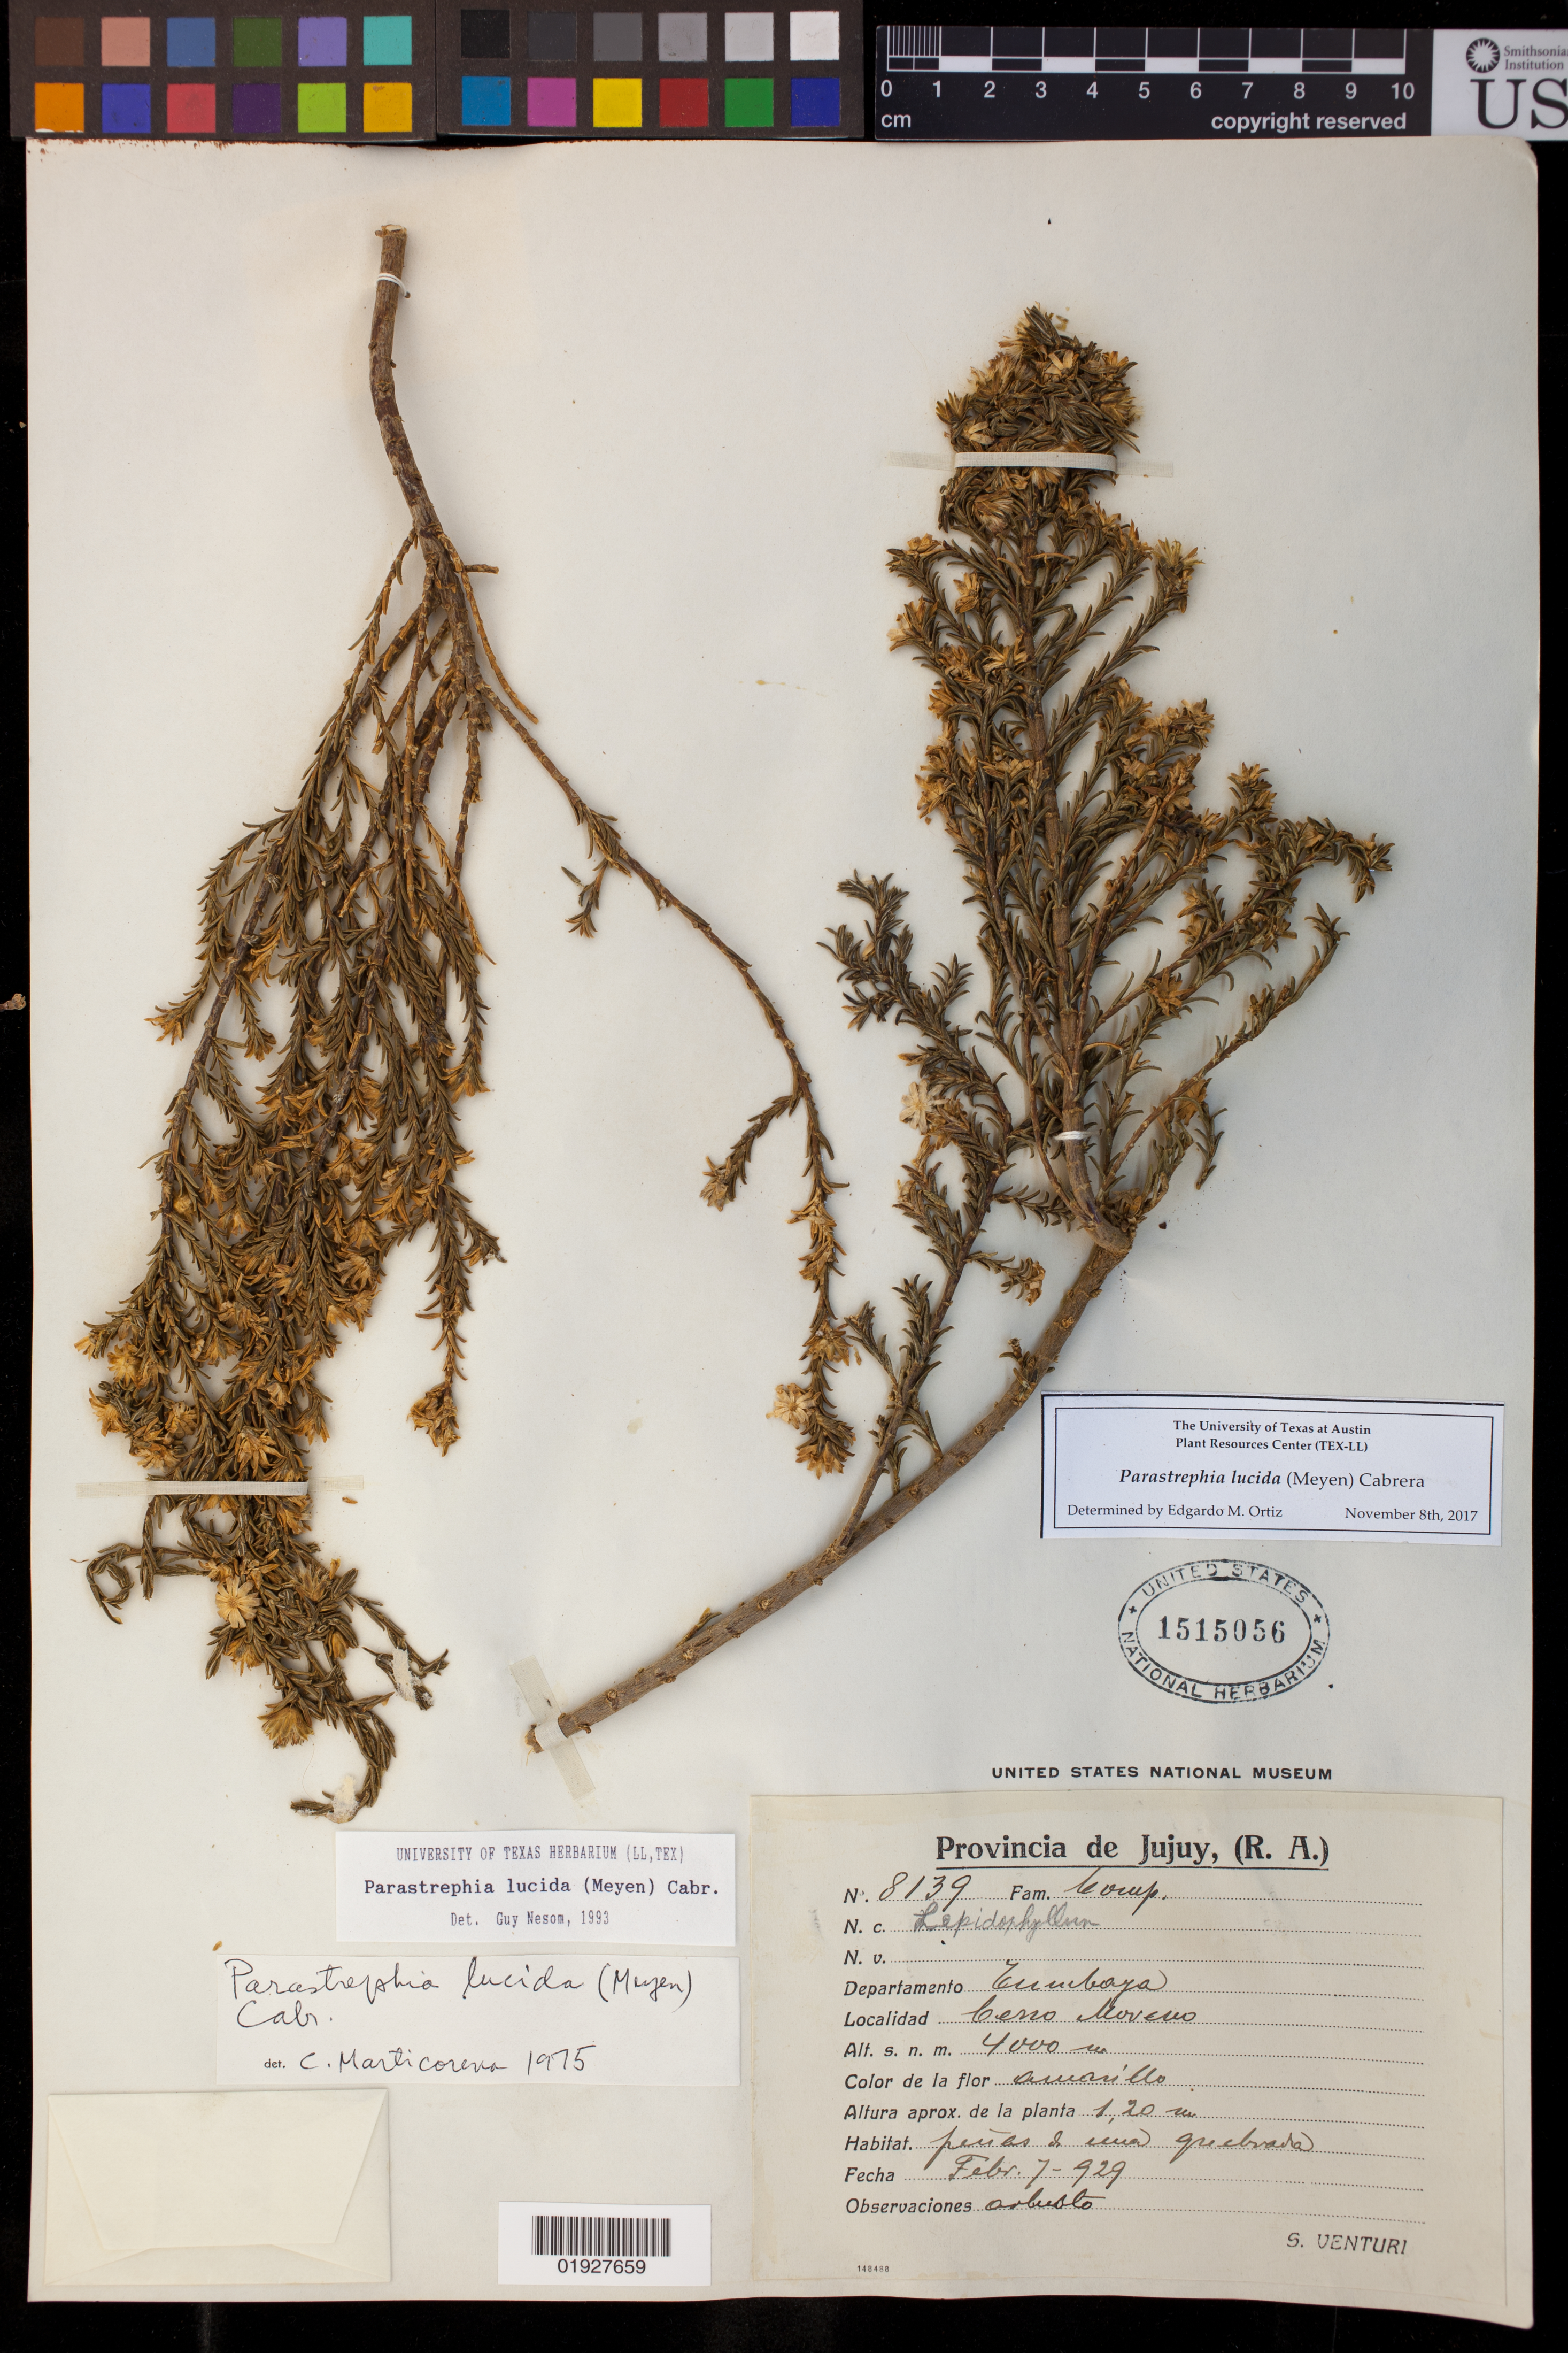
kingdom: Plantae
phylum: Tracheophyta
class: Magnoliopsida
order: Asterales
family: Asteraceae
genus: Parastrephia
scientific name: Parastrephia lucida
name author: (Meyen) Cabrera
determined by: Ortiz, E. M.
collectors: S. Venturi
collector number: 8139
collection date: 1929-02-07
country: Argentina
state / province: Jujuy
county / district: Cumbaya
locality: Cerro Moreno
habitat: Pinas U una quebrara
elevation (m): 4000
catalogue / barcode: US 1515056